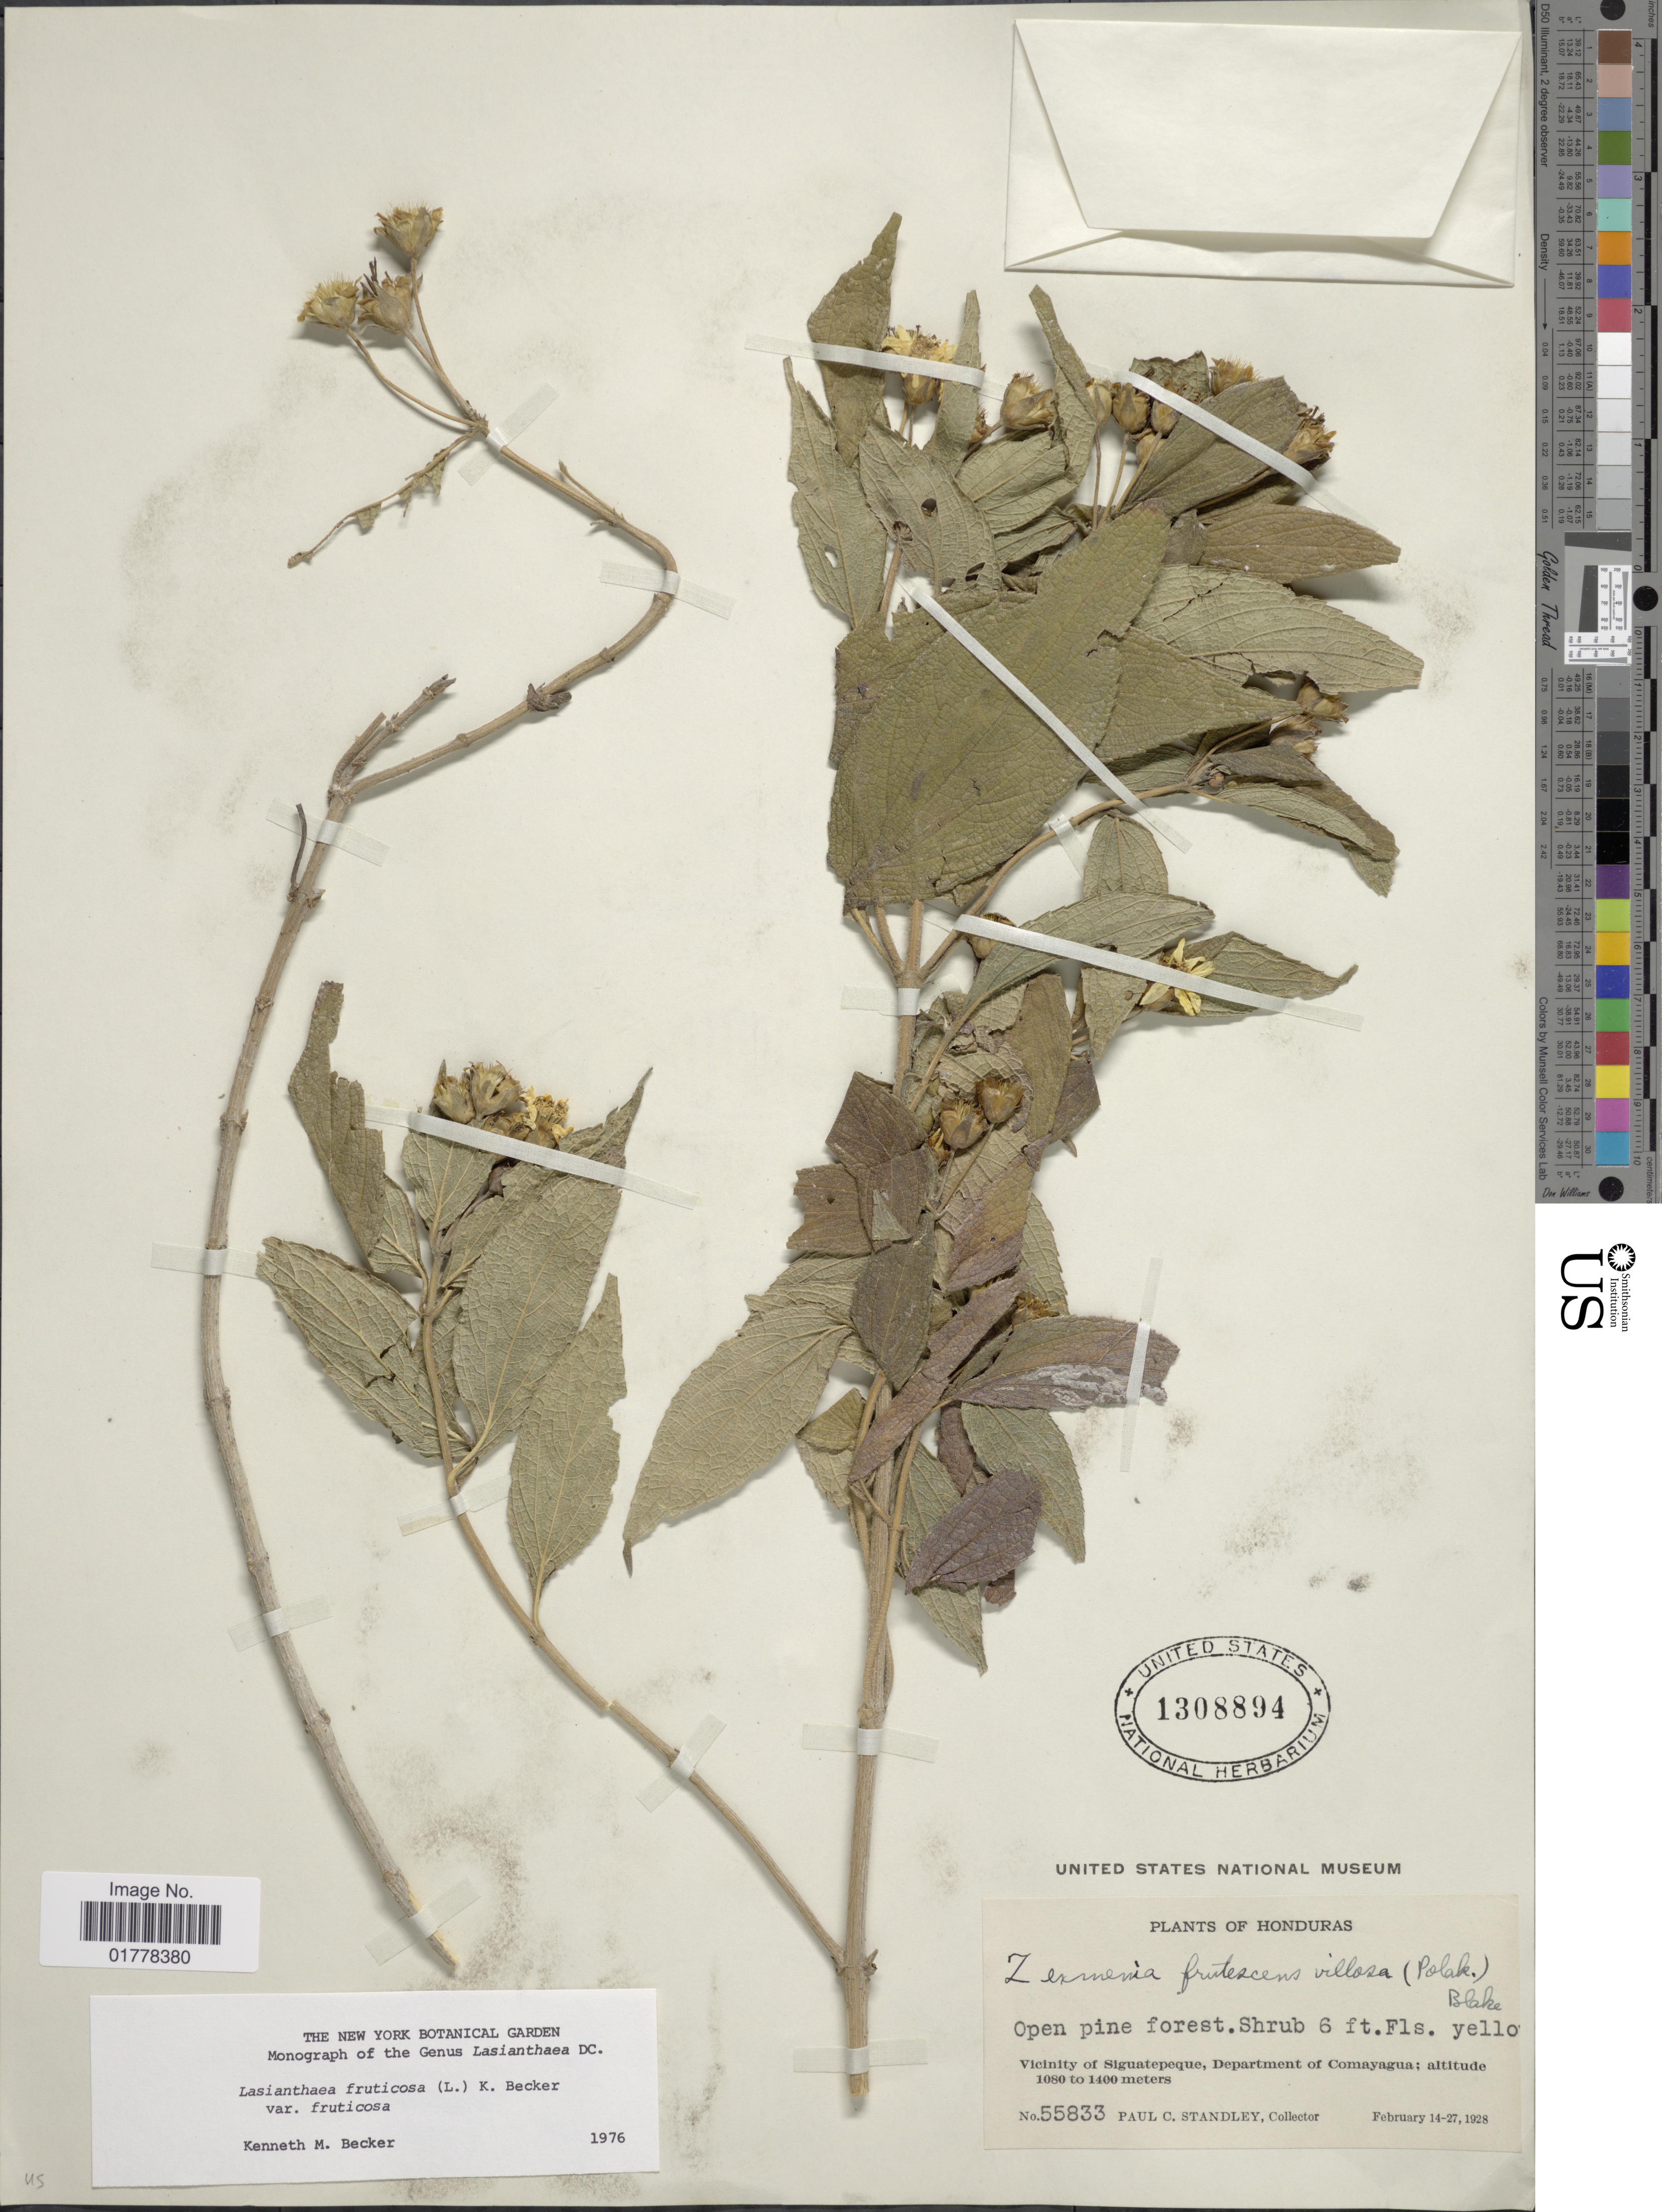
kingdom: Plantae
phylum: Tracheophyta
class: Magnoliopsida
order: Asterales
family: Asteraceae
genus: Lasianthaea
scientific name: Lasianthaea fruticosa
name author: (L.) K.M. Becker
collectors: P. C. Standley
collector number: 55833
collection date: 1928-02-14/1928-02-27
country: Honduras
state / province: Comayagua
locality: Vicinityof Siguatepeque, Department of Comayagua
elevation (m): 1080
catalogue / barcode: US 1308894